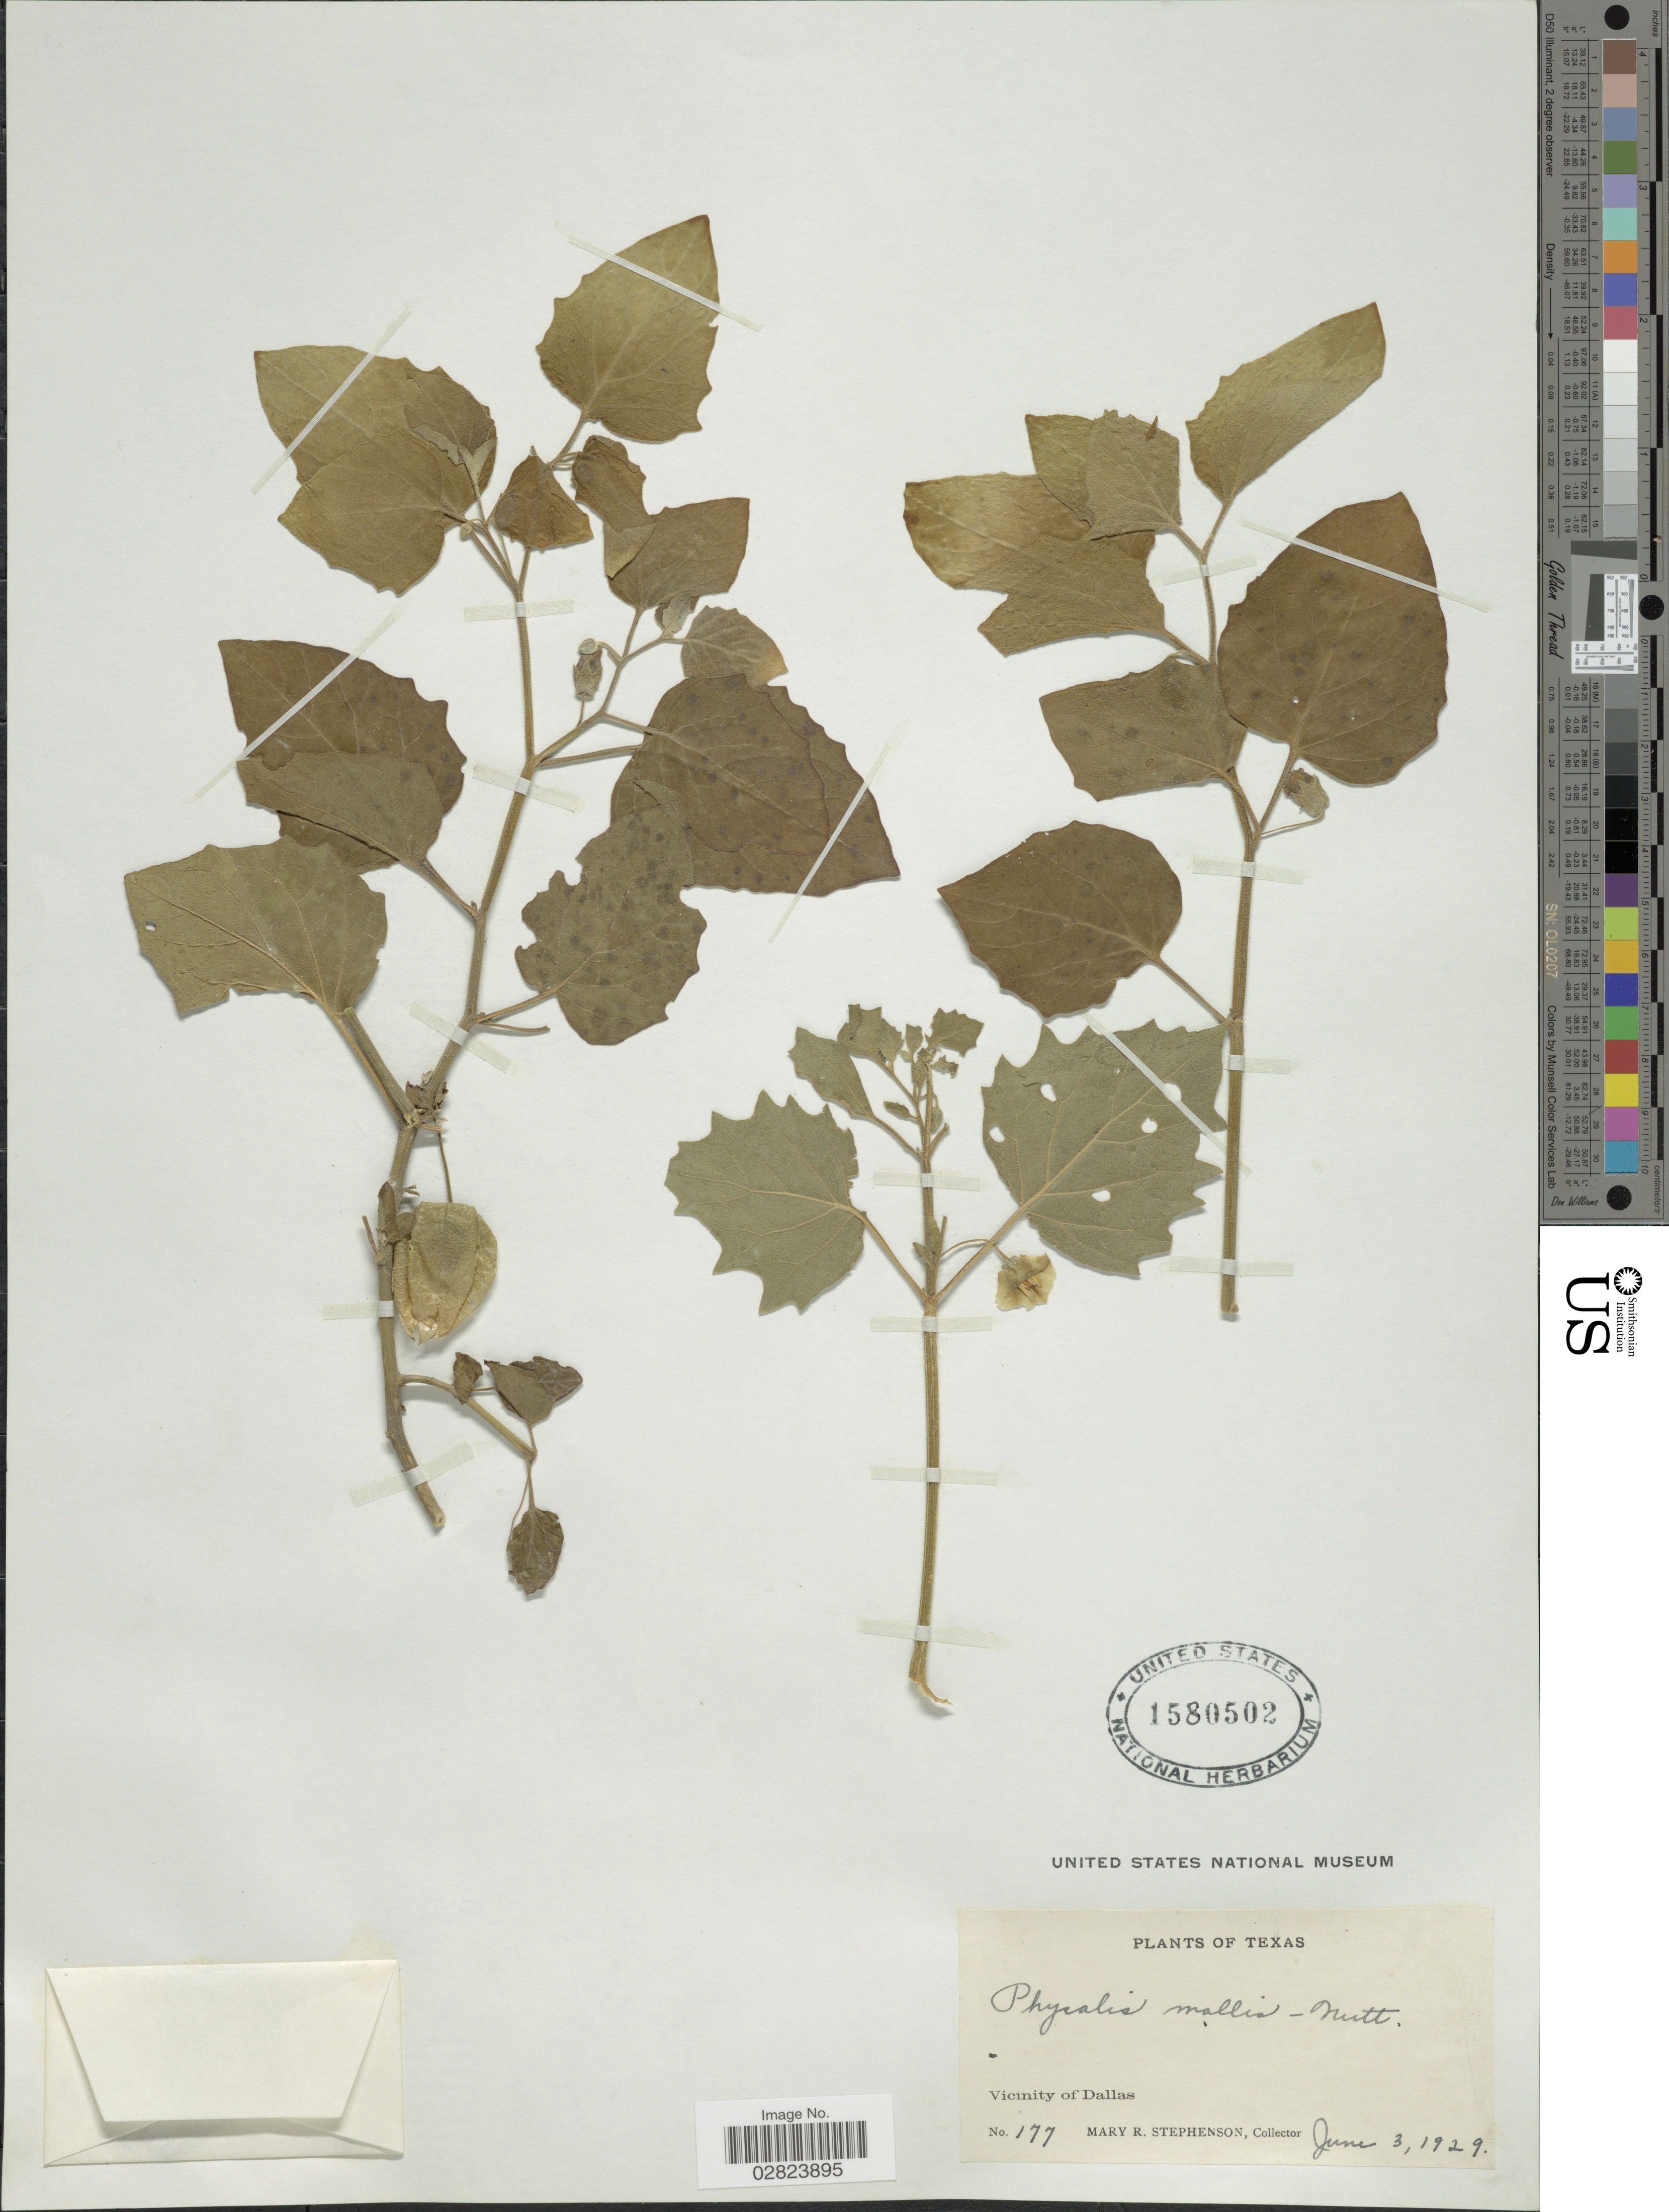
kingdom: Plantae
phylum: Tracheophyta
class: Magnoliopsida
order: Solanales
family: Solanaceae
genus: Physalis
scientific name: Physalis mollis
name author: Nutt.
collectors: M. Stephenson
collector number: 177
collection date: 1929-06-03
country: United States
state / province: Texas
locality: Vicinity of Dallas.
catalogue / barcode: US 1580502